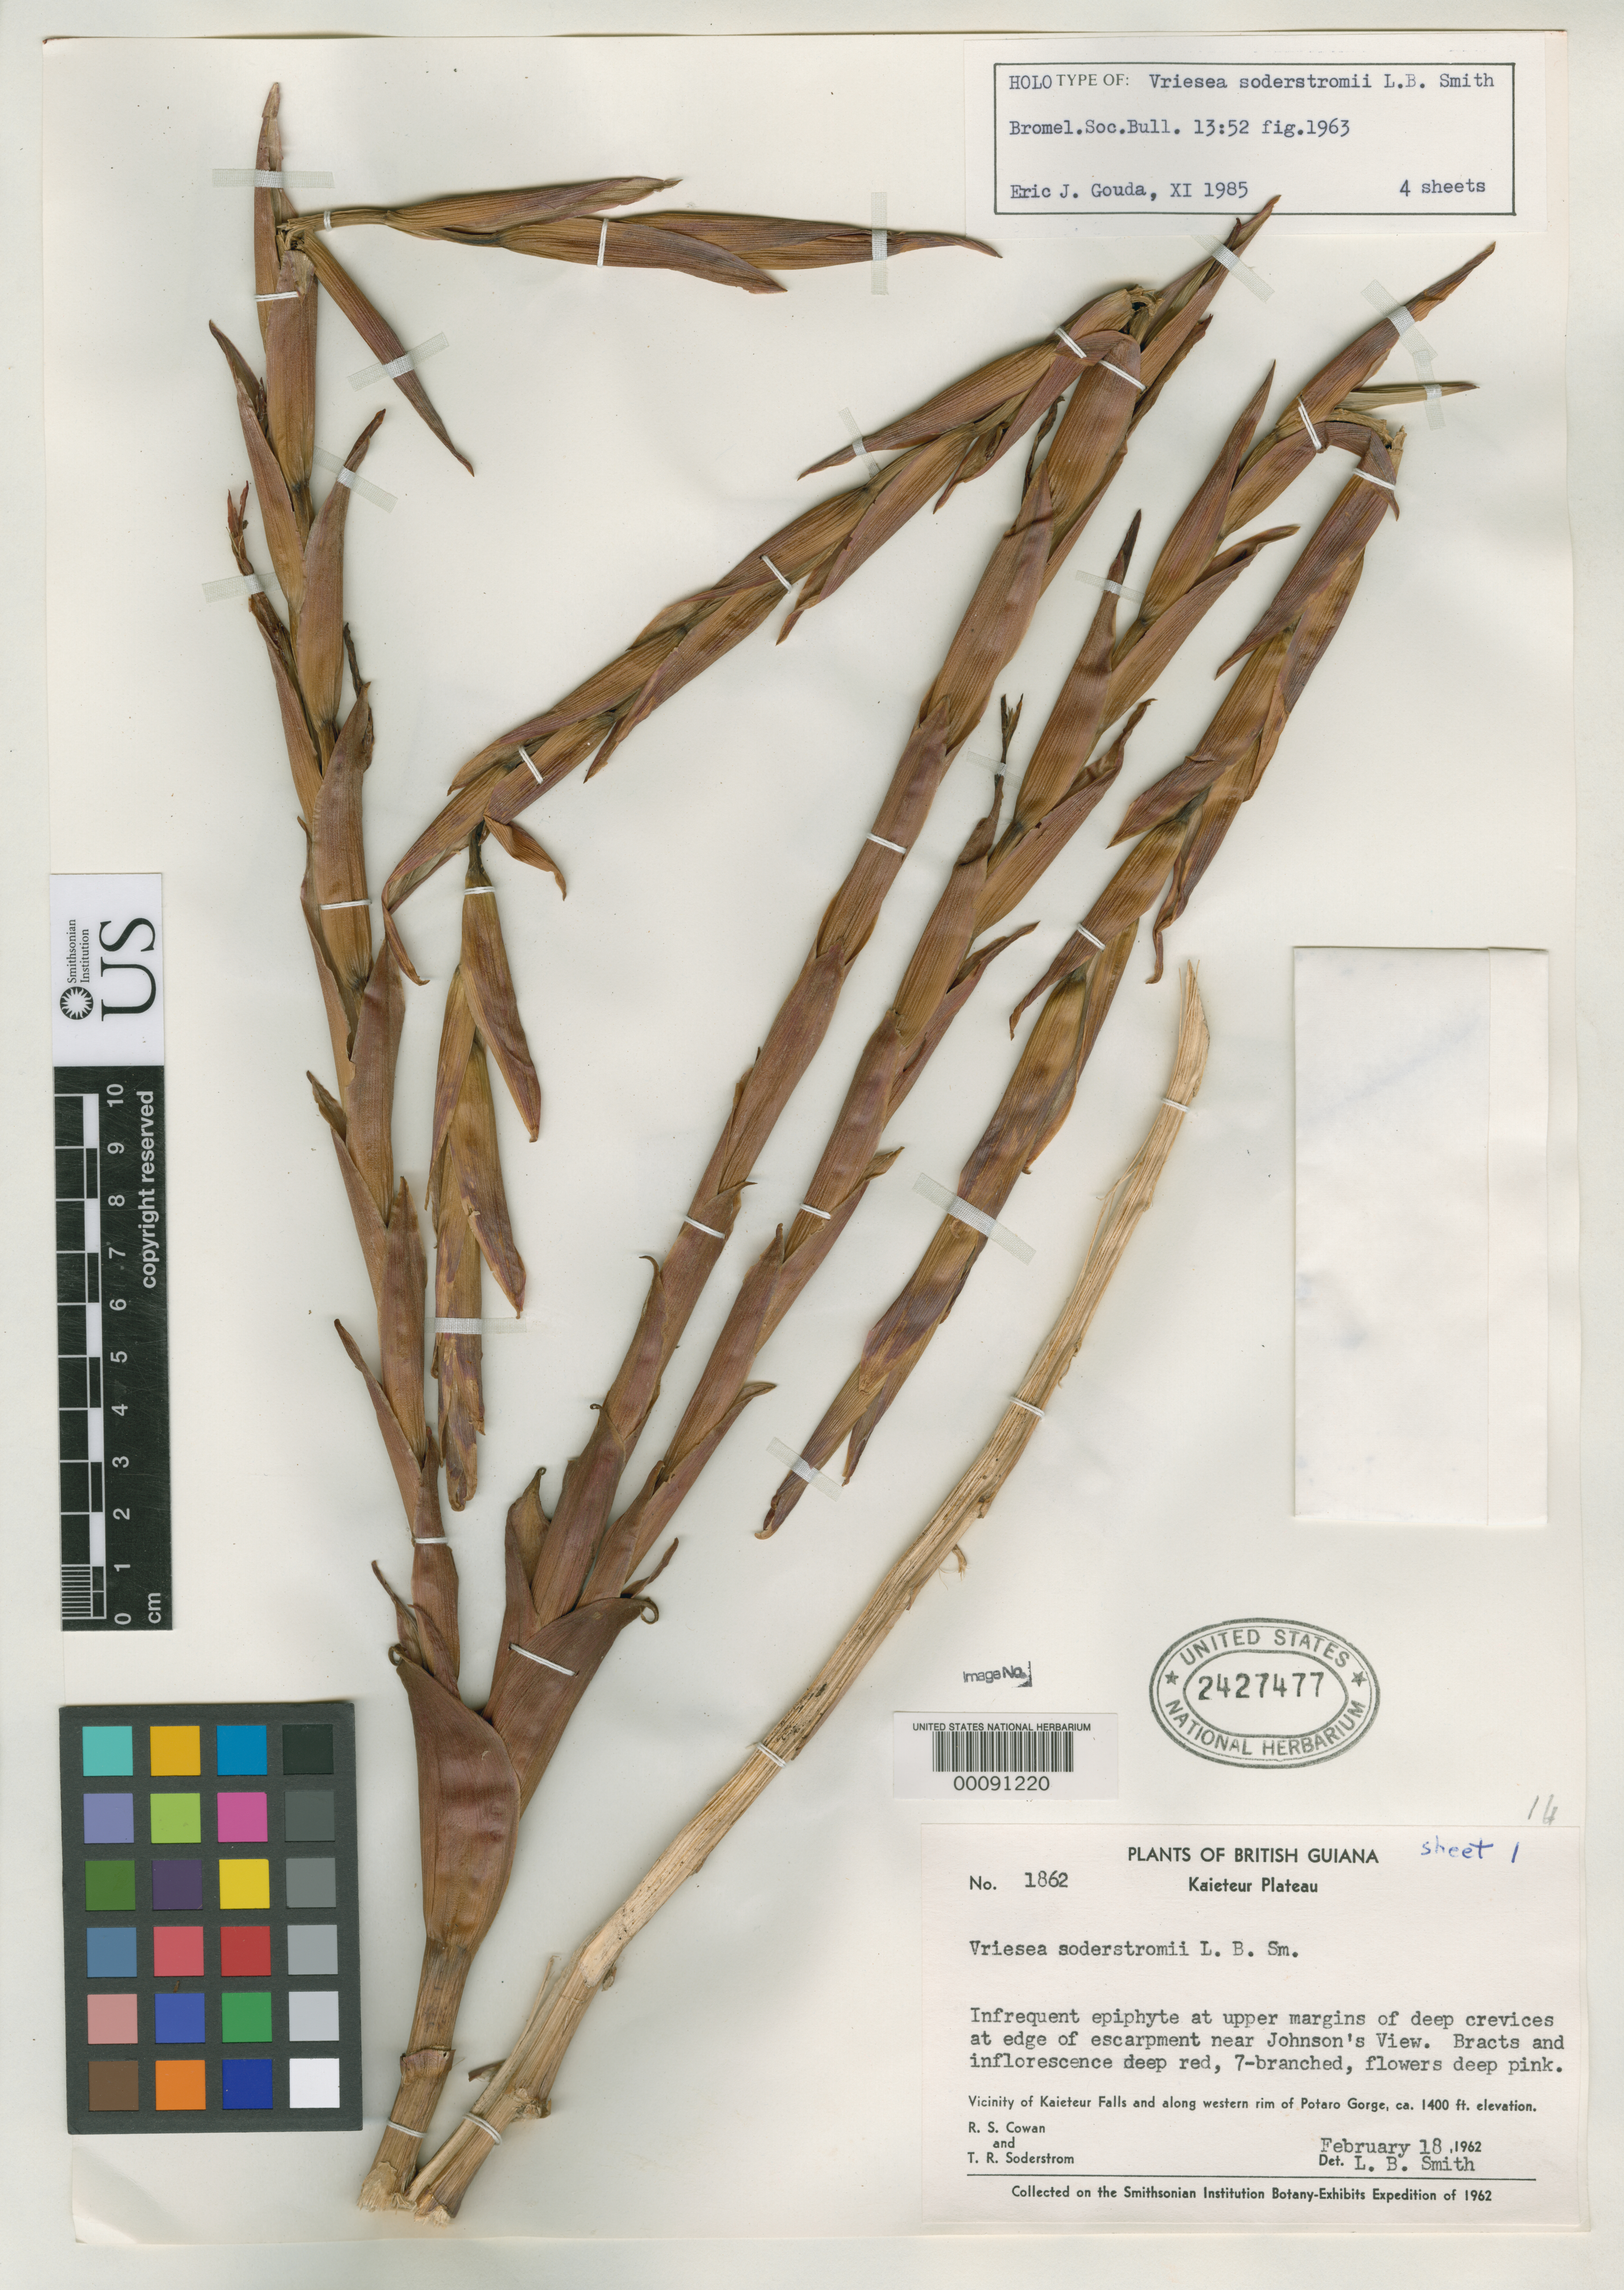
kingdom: Plantae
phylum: Tracheophyta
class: Liliopsida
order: Poales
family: Bromeliaceae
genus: Vriesea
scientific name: Vriesea soderstromii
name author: L.B. Sm.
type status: Holotype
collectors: R. S. Cowan & T. R. Soderstrom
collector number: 1862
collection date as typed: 18 Feb 1962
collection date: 1962-02-18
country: Guyana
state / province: Potaro-Siparuni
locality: Johnson's View, Potaro Gorge near Kaieteur Fall.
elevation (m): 1400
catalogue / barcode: US 2427477